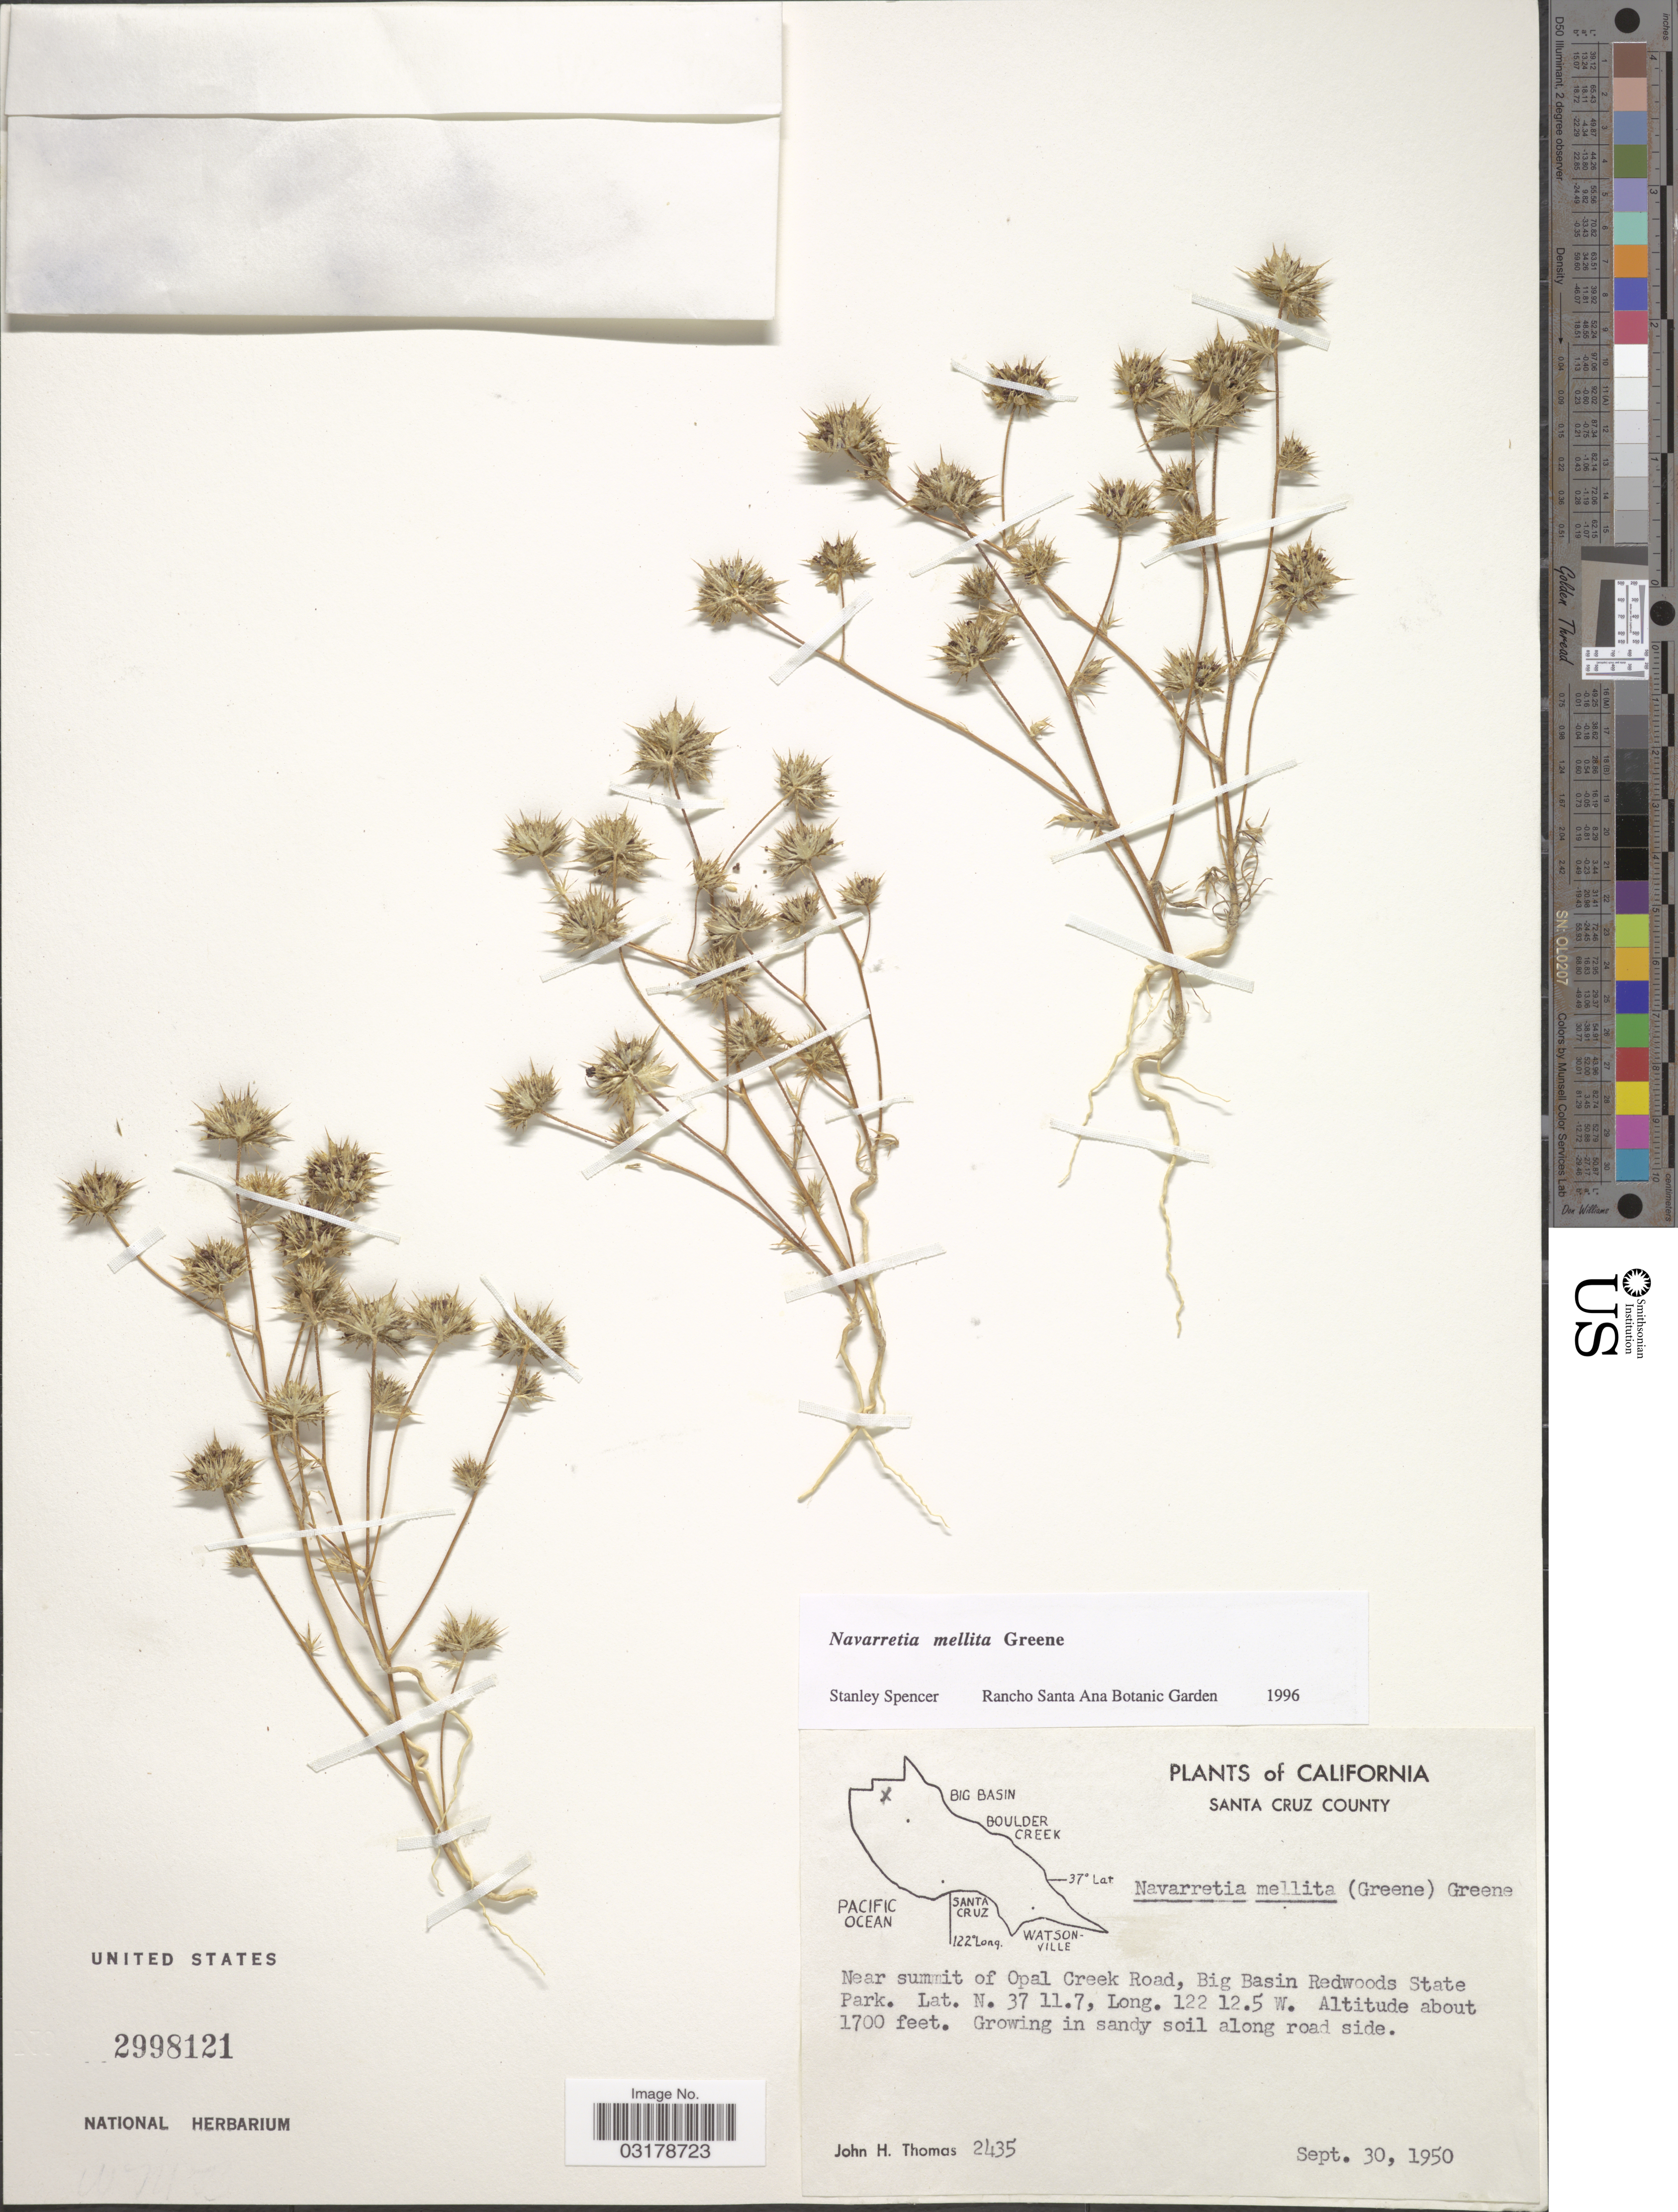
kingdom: Plantae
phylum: Tracheophyta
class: Magnoliopsida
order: Ericales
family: Polemoniaceae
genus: Navarretia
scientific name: Navarretia mellita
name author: Greene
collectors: J. H. Thomas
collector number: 2435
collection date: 1950-09-30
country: United States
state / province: California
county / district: Santa Cruz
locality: Santa Cruz County. Near summit of Opal Creek Road, Big Basin Redwoods State Park, along road side.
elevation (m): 518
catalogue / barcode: US 2998121